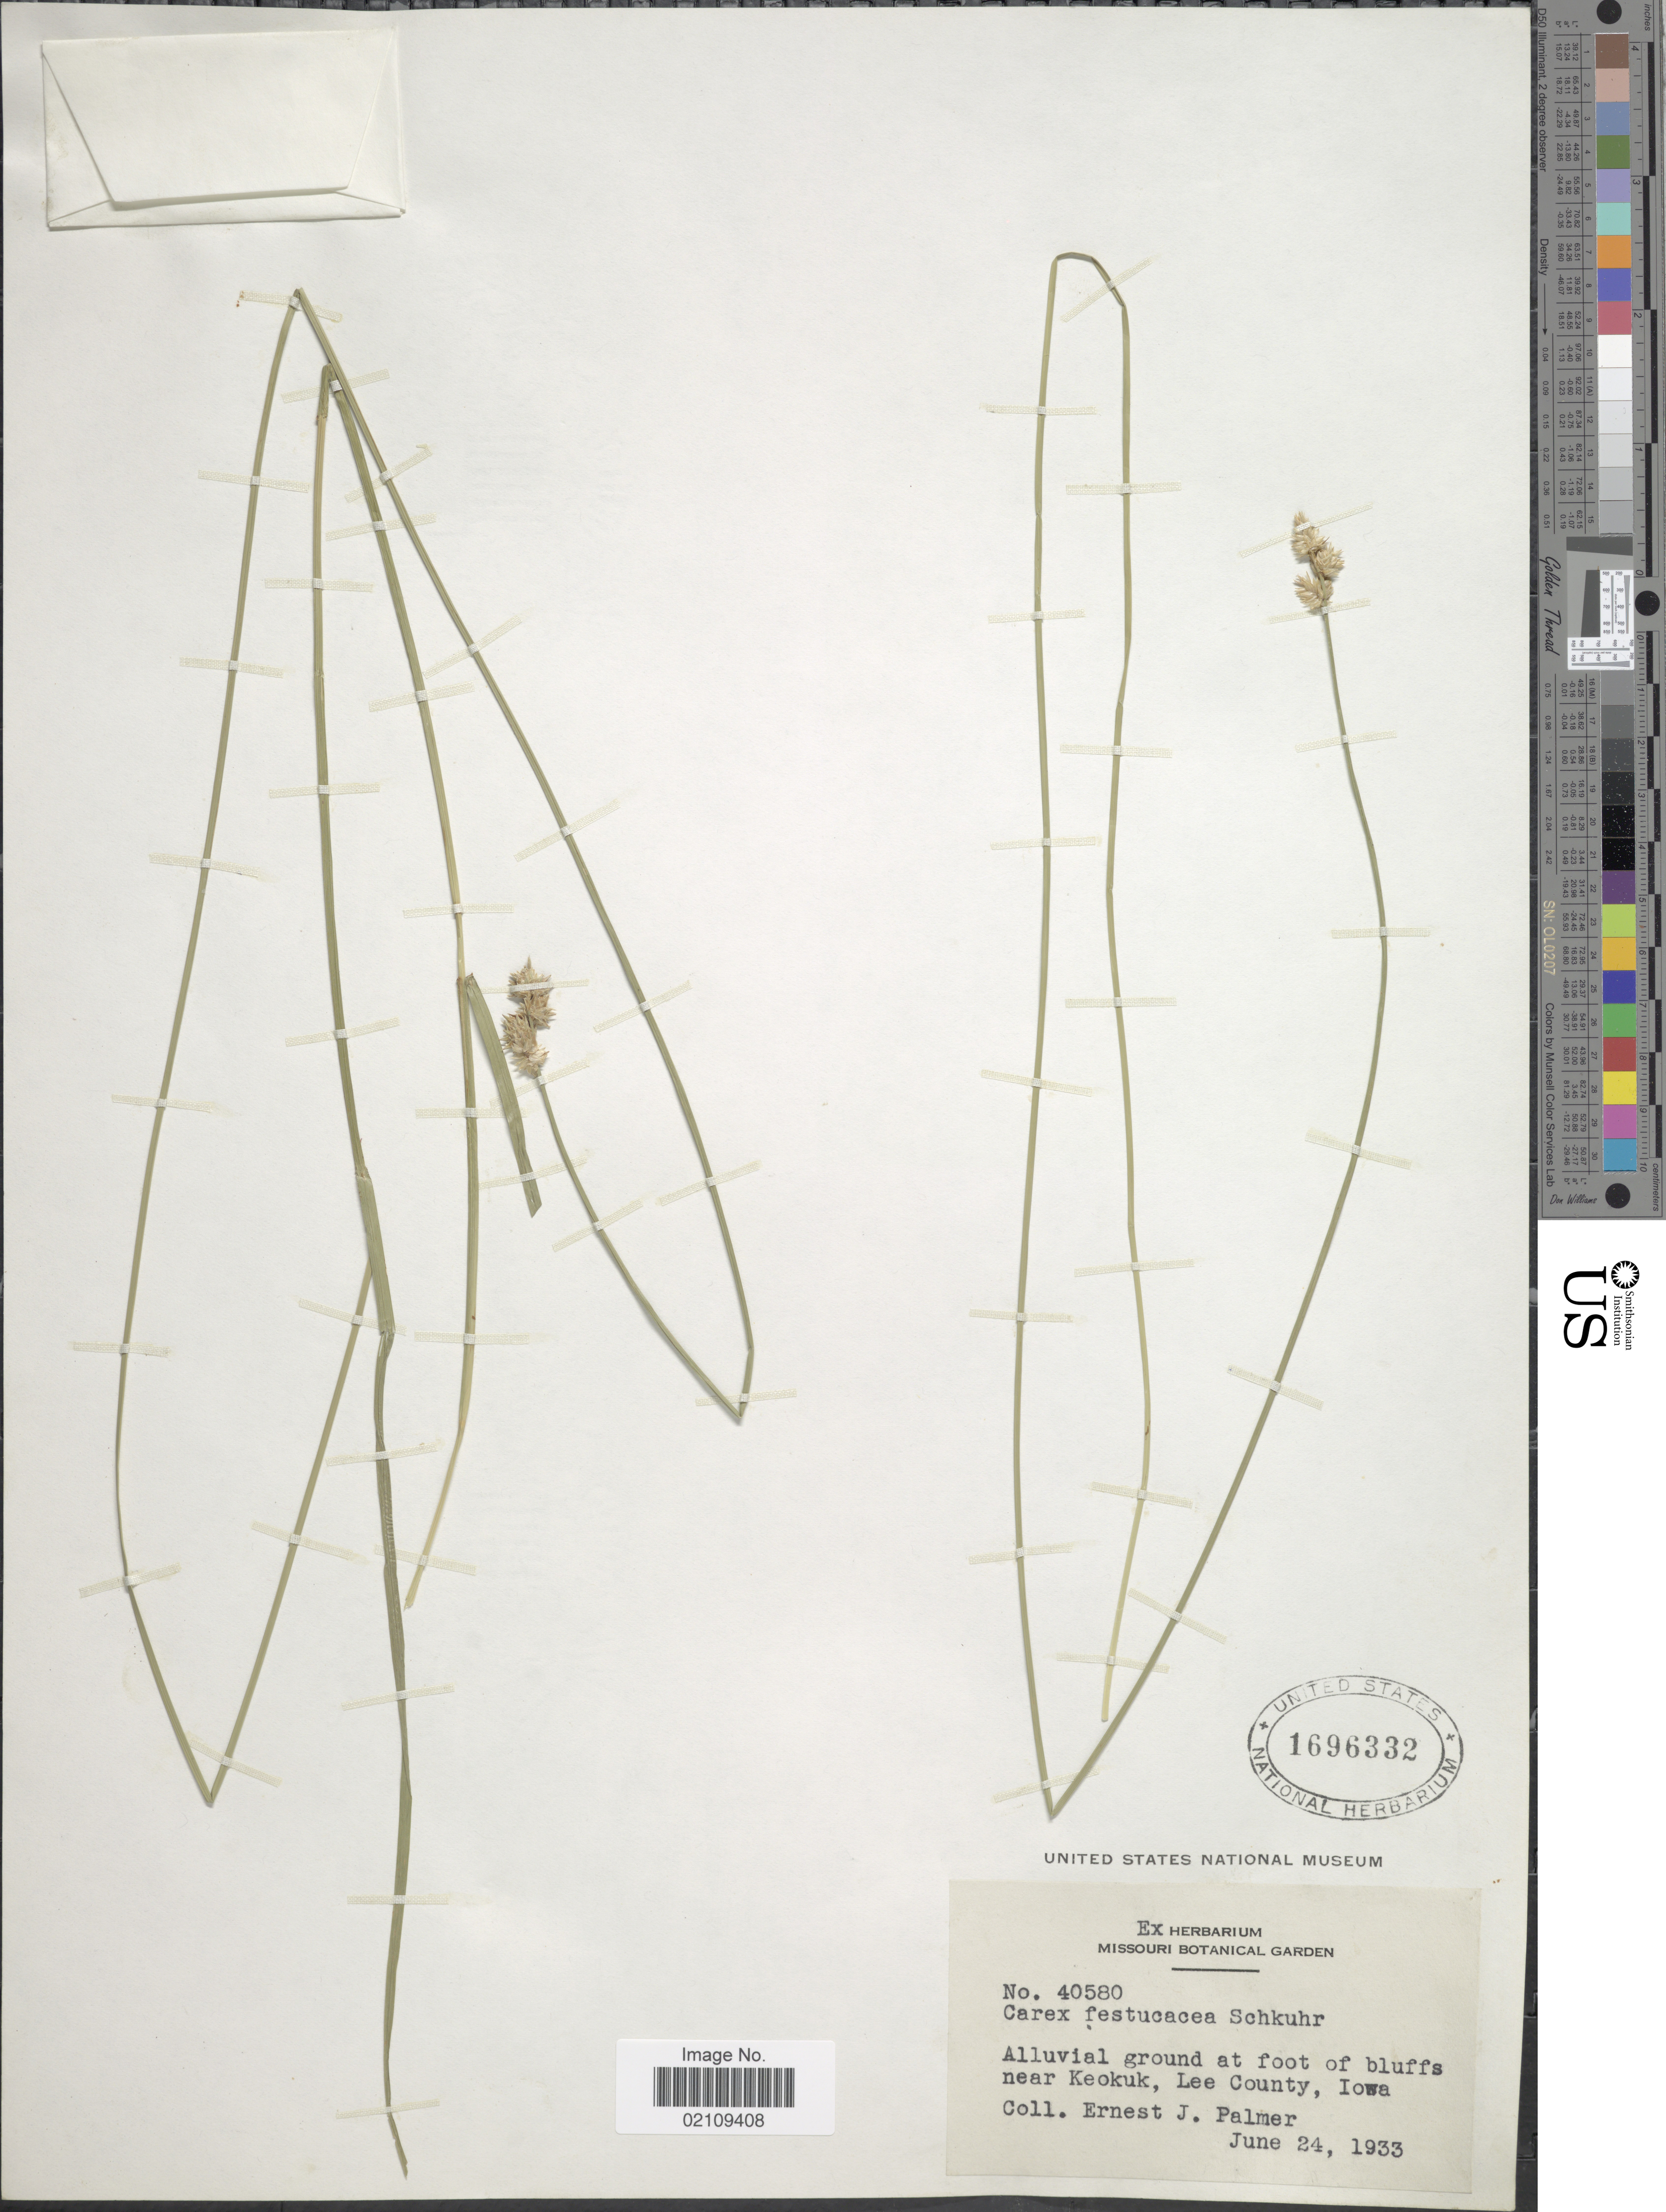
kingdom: Plantae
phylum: Tracheophyta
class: Liliopsida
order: Poales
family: Cyperaceae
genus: Carex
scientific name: Carex festucacea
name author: Willd.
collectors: E. J. Palmer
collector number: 40580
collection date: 1933-06-24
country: United States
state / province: Iowa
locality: Alluvial ground at foot of bluffs near Keokuk, Lee County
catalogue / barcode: US 1696332